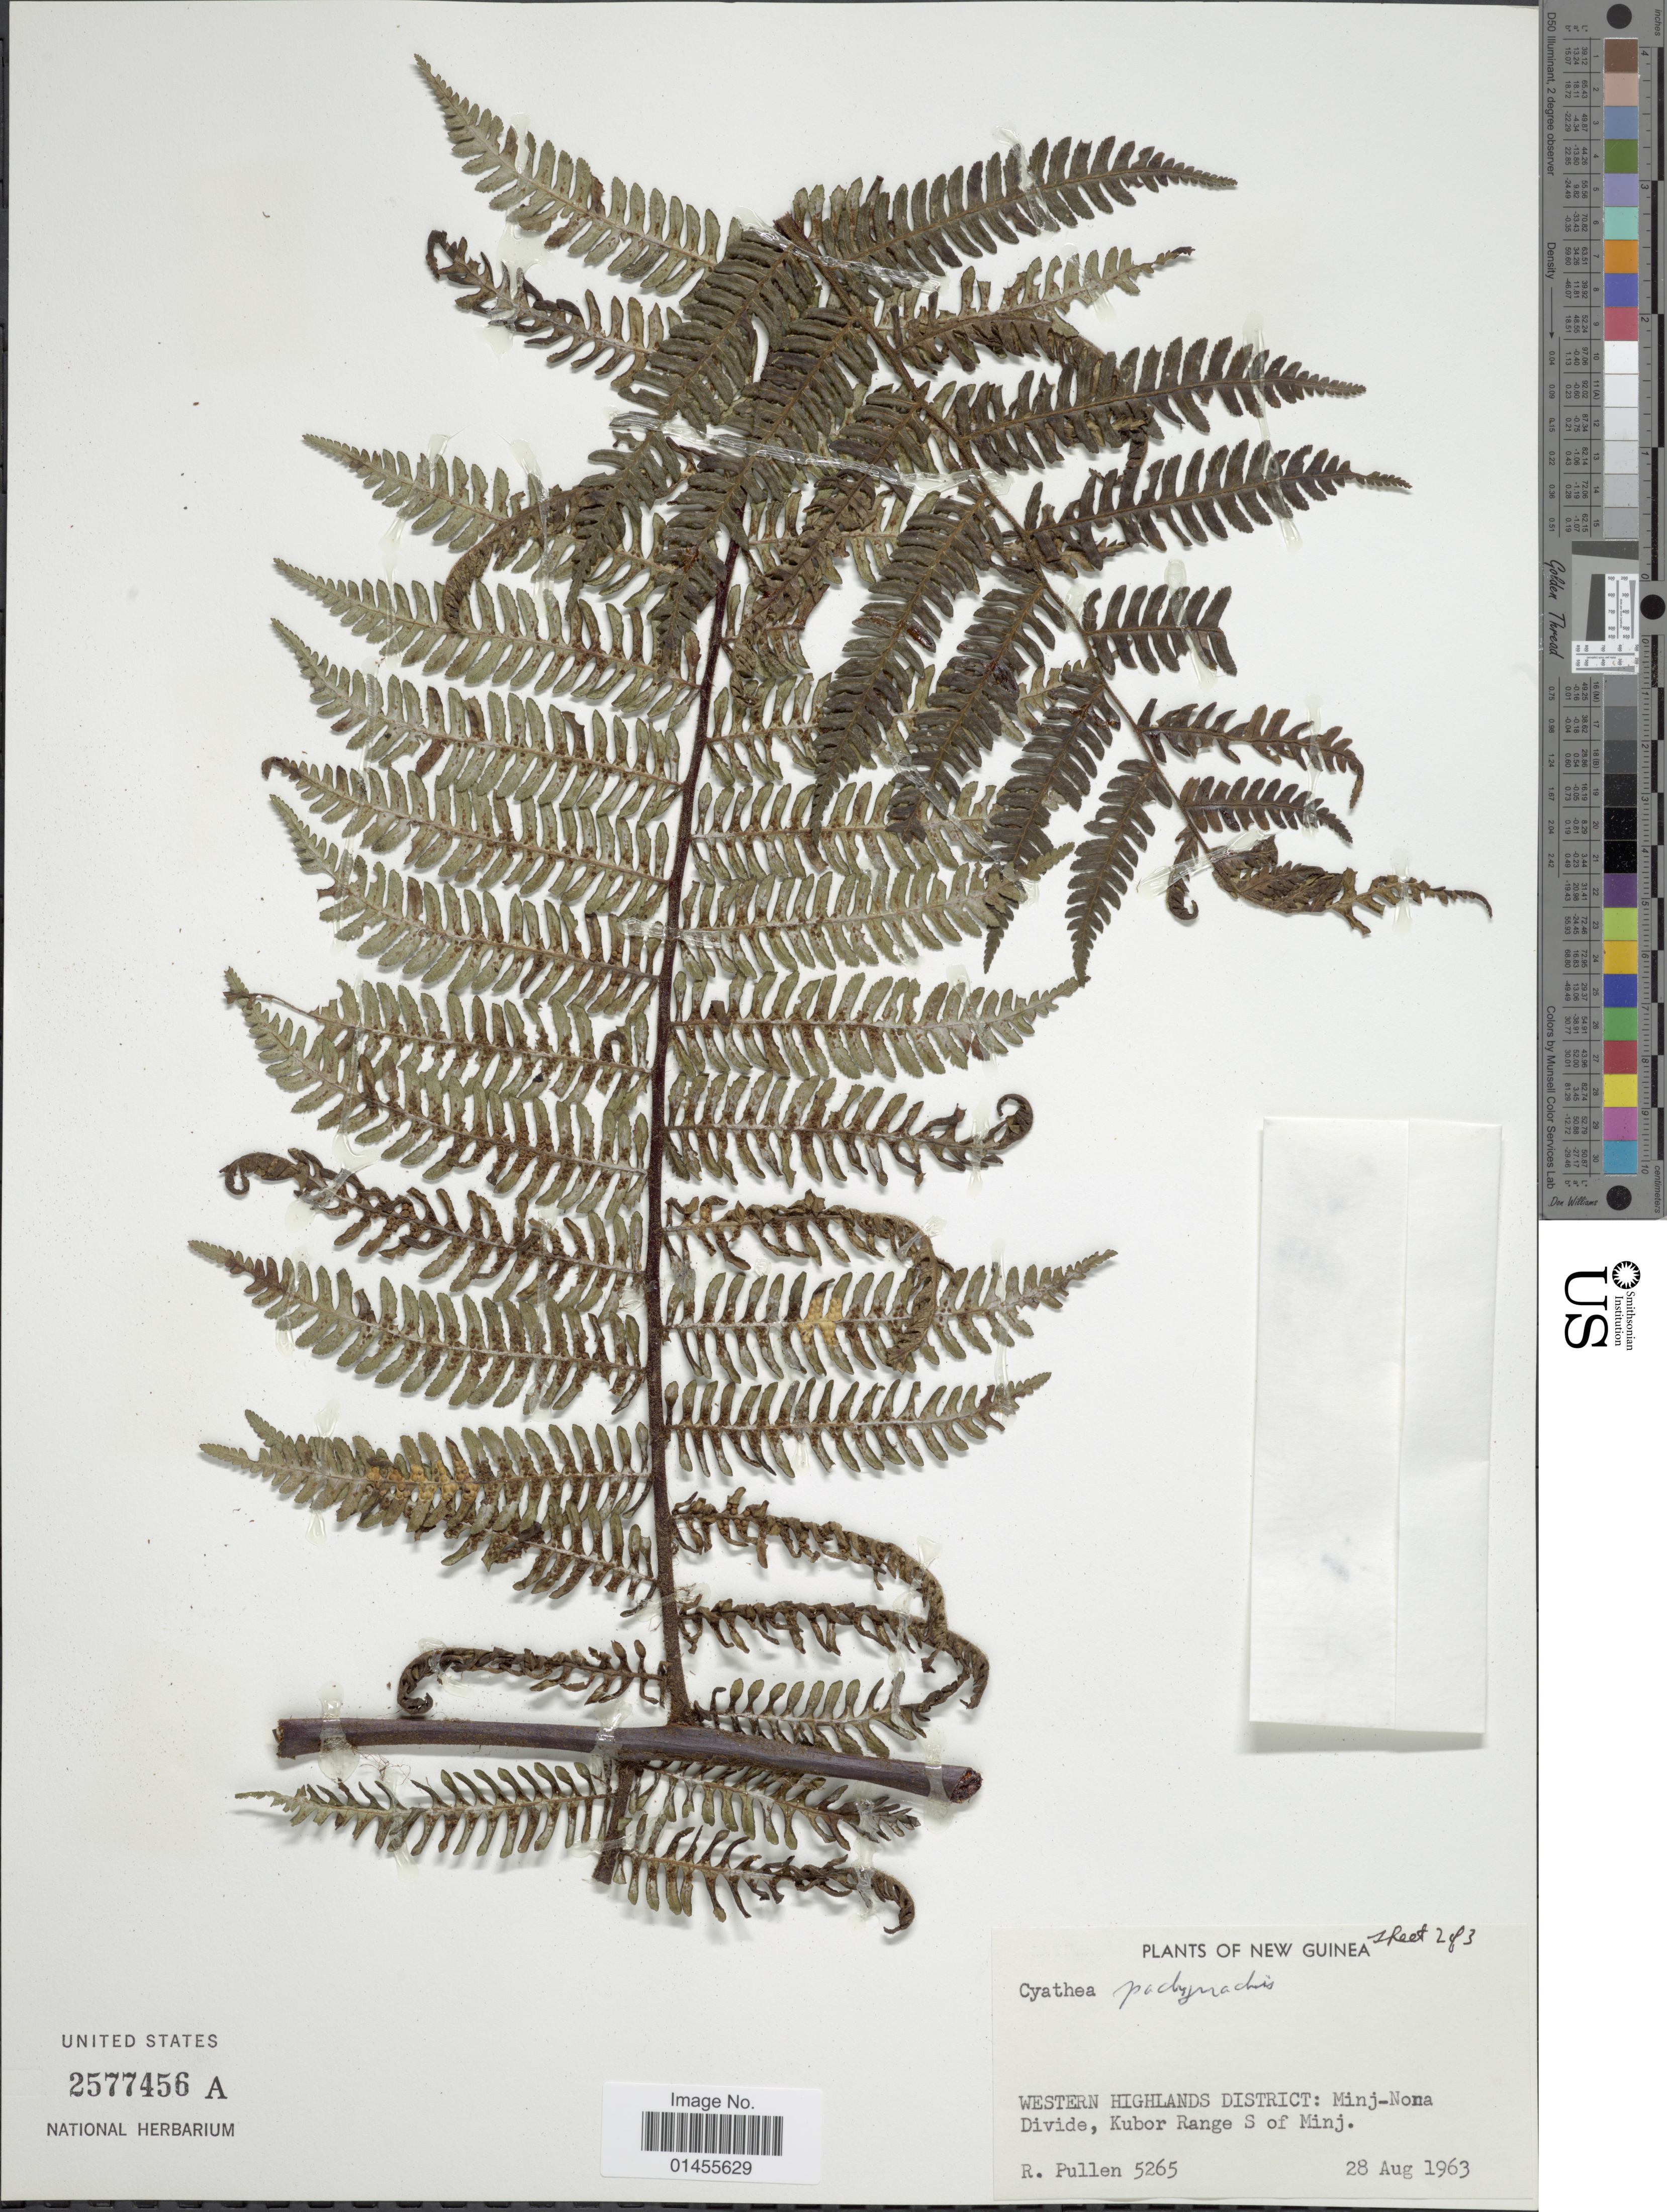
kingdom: Plantae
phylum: Tracheophyta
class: Polypodiopsida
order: Cyatheales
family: Cyatheaceae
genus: Alsophila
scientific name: Alsophila pachyrrhachis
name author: (Copel.) R.M. Tryon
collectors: R. Pullen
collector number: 5265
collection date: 1963-08-28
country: Papua New Guinea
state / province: Western Highlands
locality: New Guinea. Western Highlands District: Minj-Nona Divide, Kubor Range S of Minj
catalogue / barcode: US 2577456A